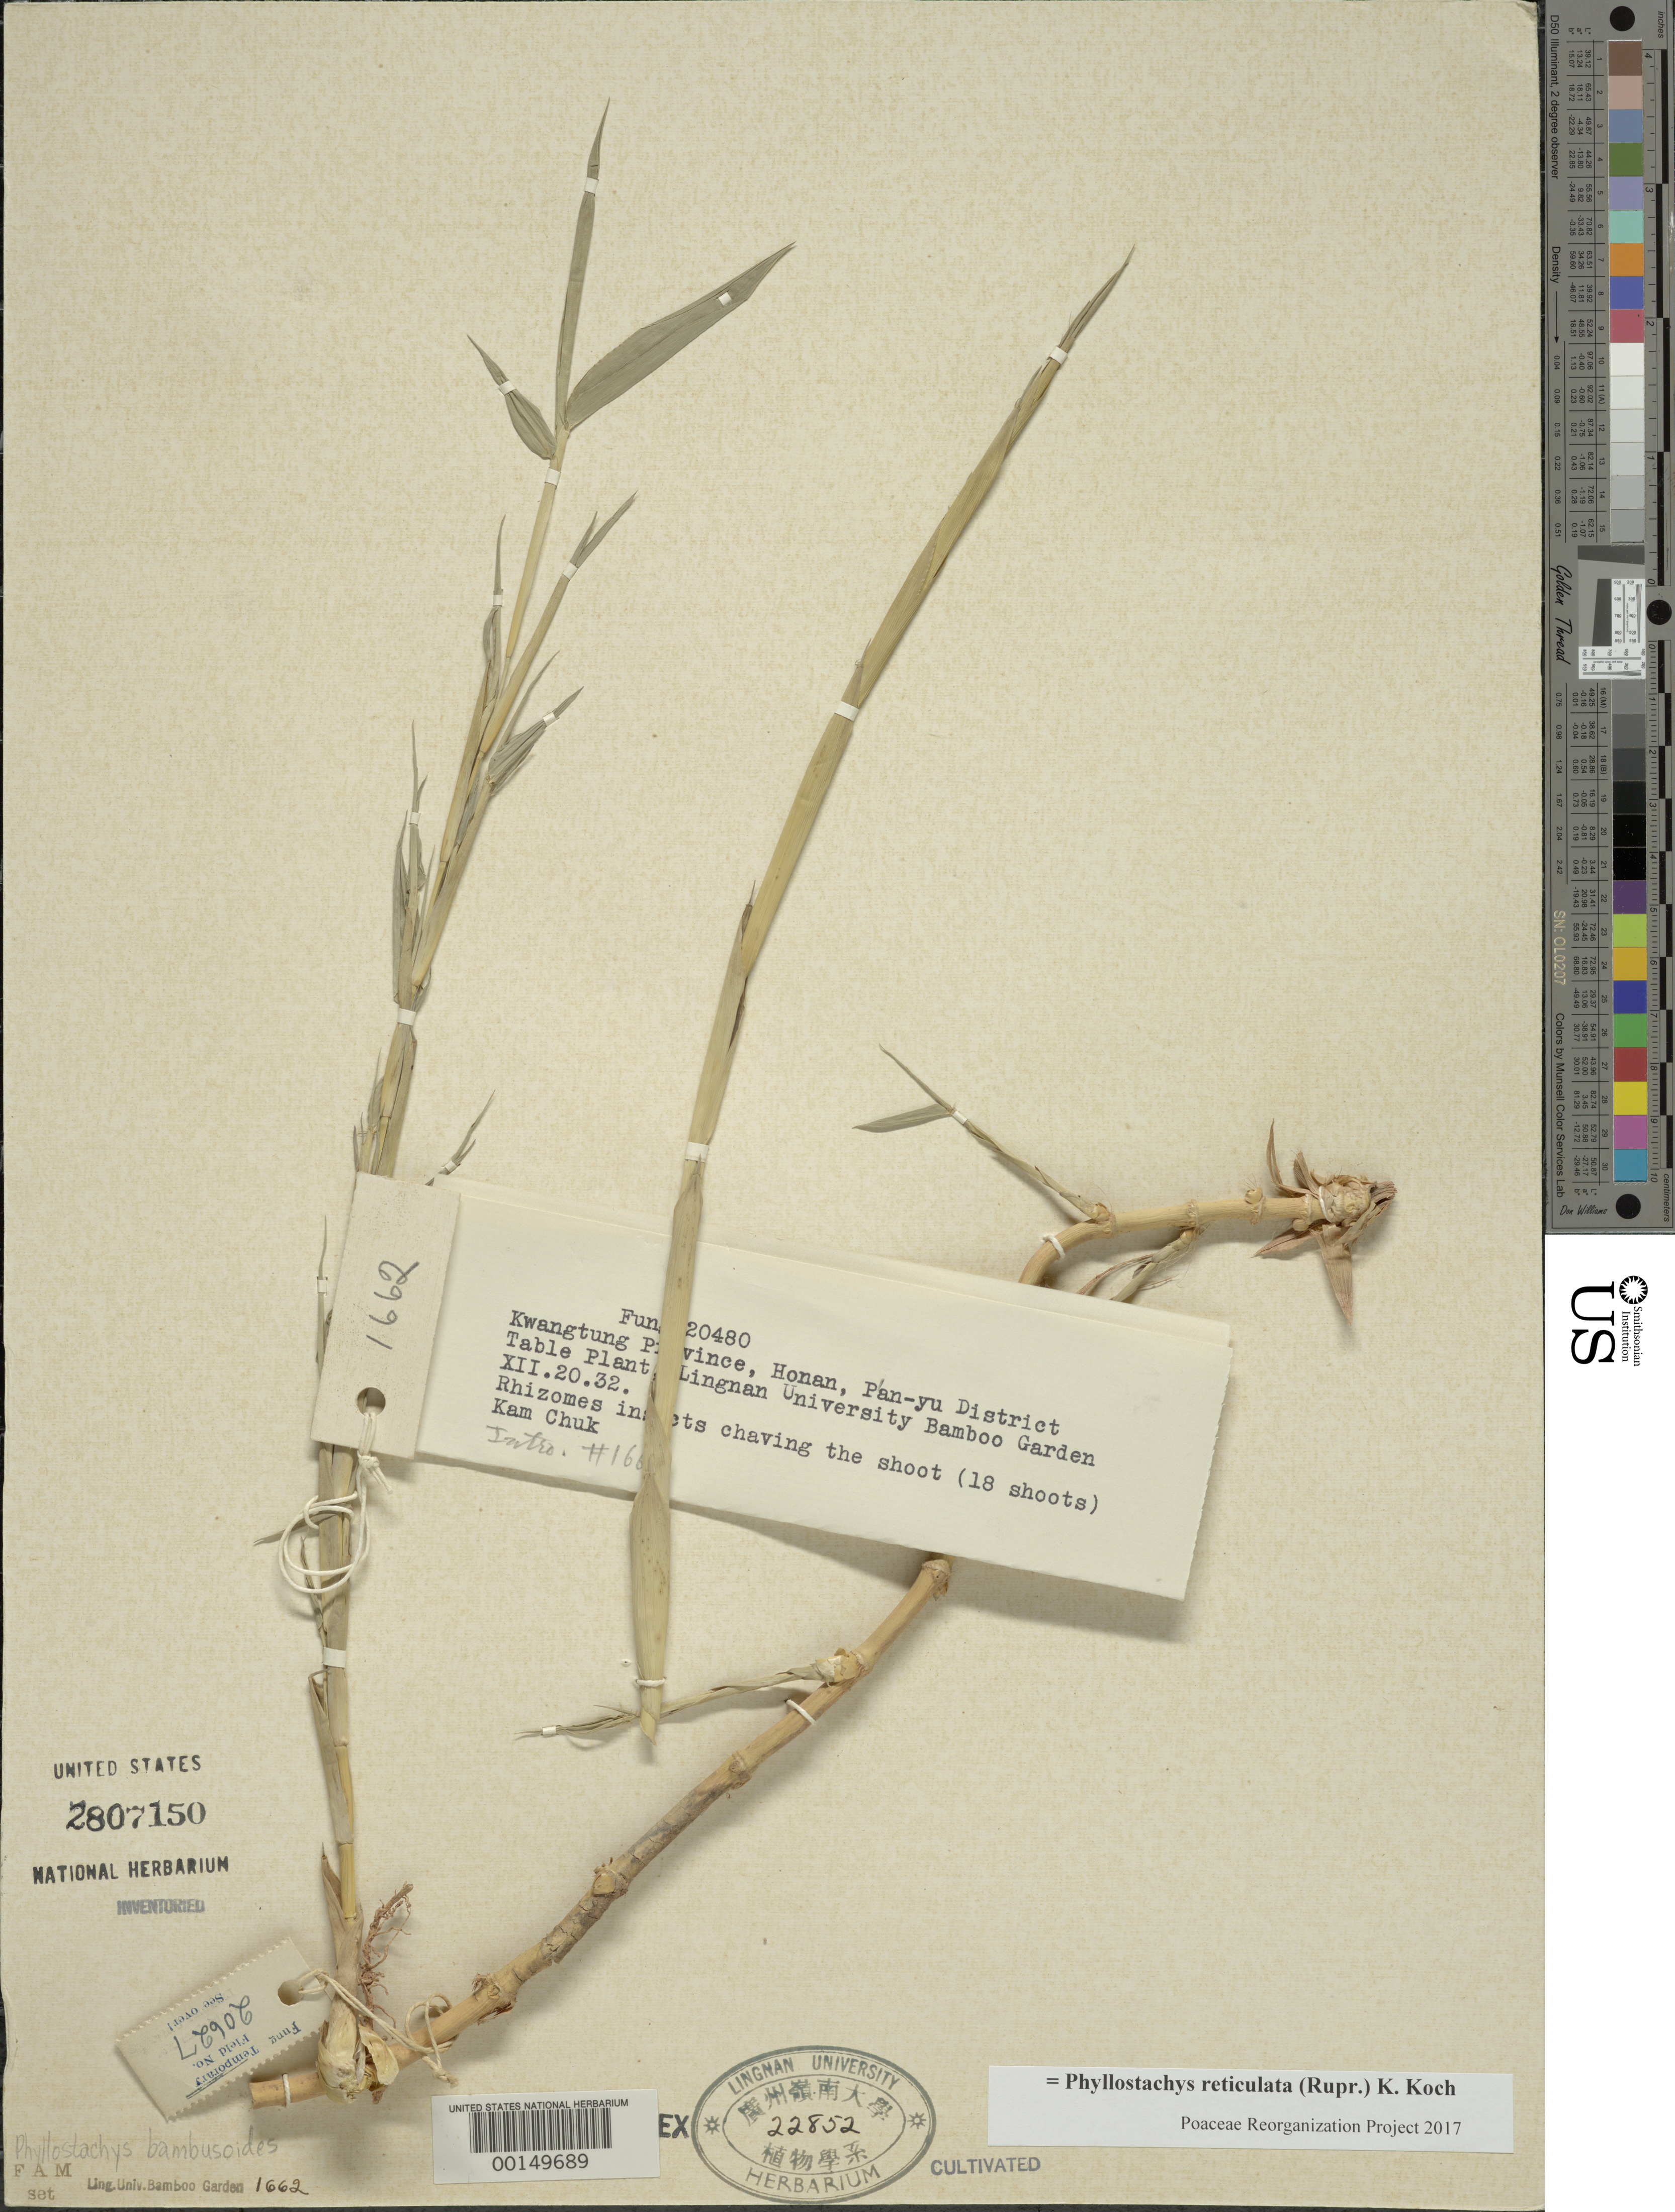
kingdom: Plantae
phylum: Tracheophyta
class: Liliopsida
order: Poales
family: Poaceae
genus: Phyllostachys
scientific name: Phyllostachys reticulata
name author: (Rupr.) K. Koch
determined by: Poaceae Reorganization Project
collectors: H. L. Fung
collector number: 20627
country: China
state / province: Guangdong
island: Honam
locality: Lingnan university bamboo garden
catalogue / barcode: US 2807150